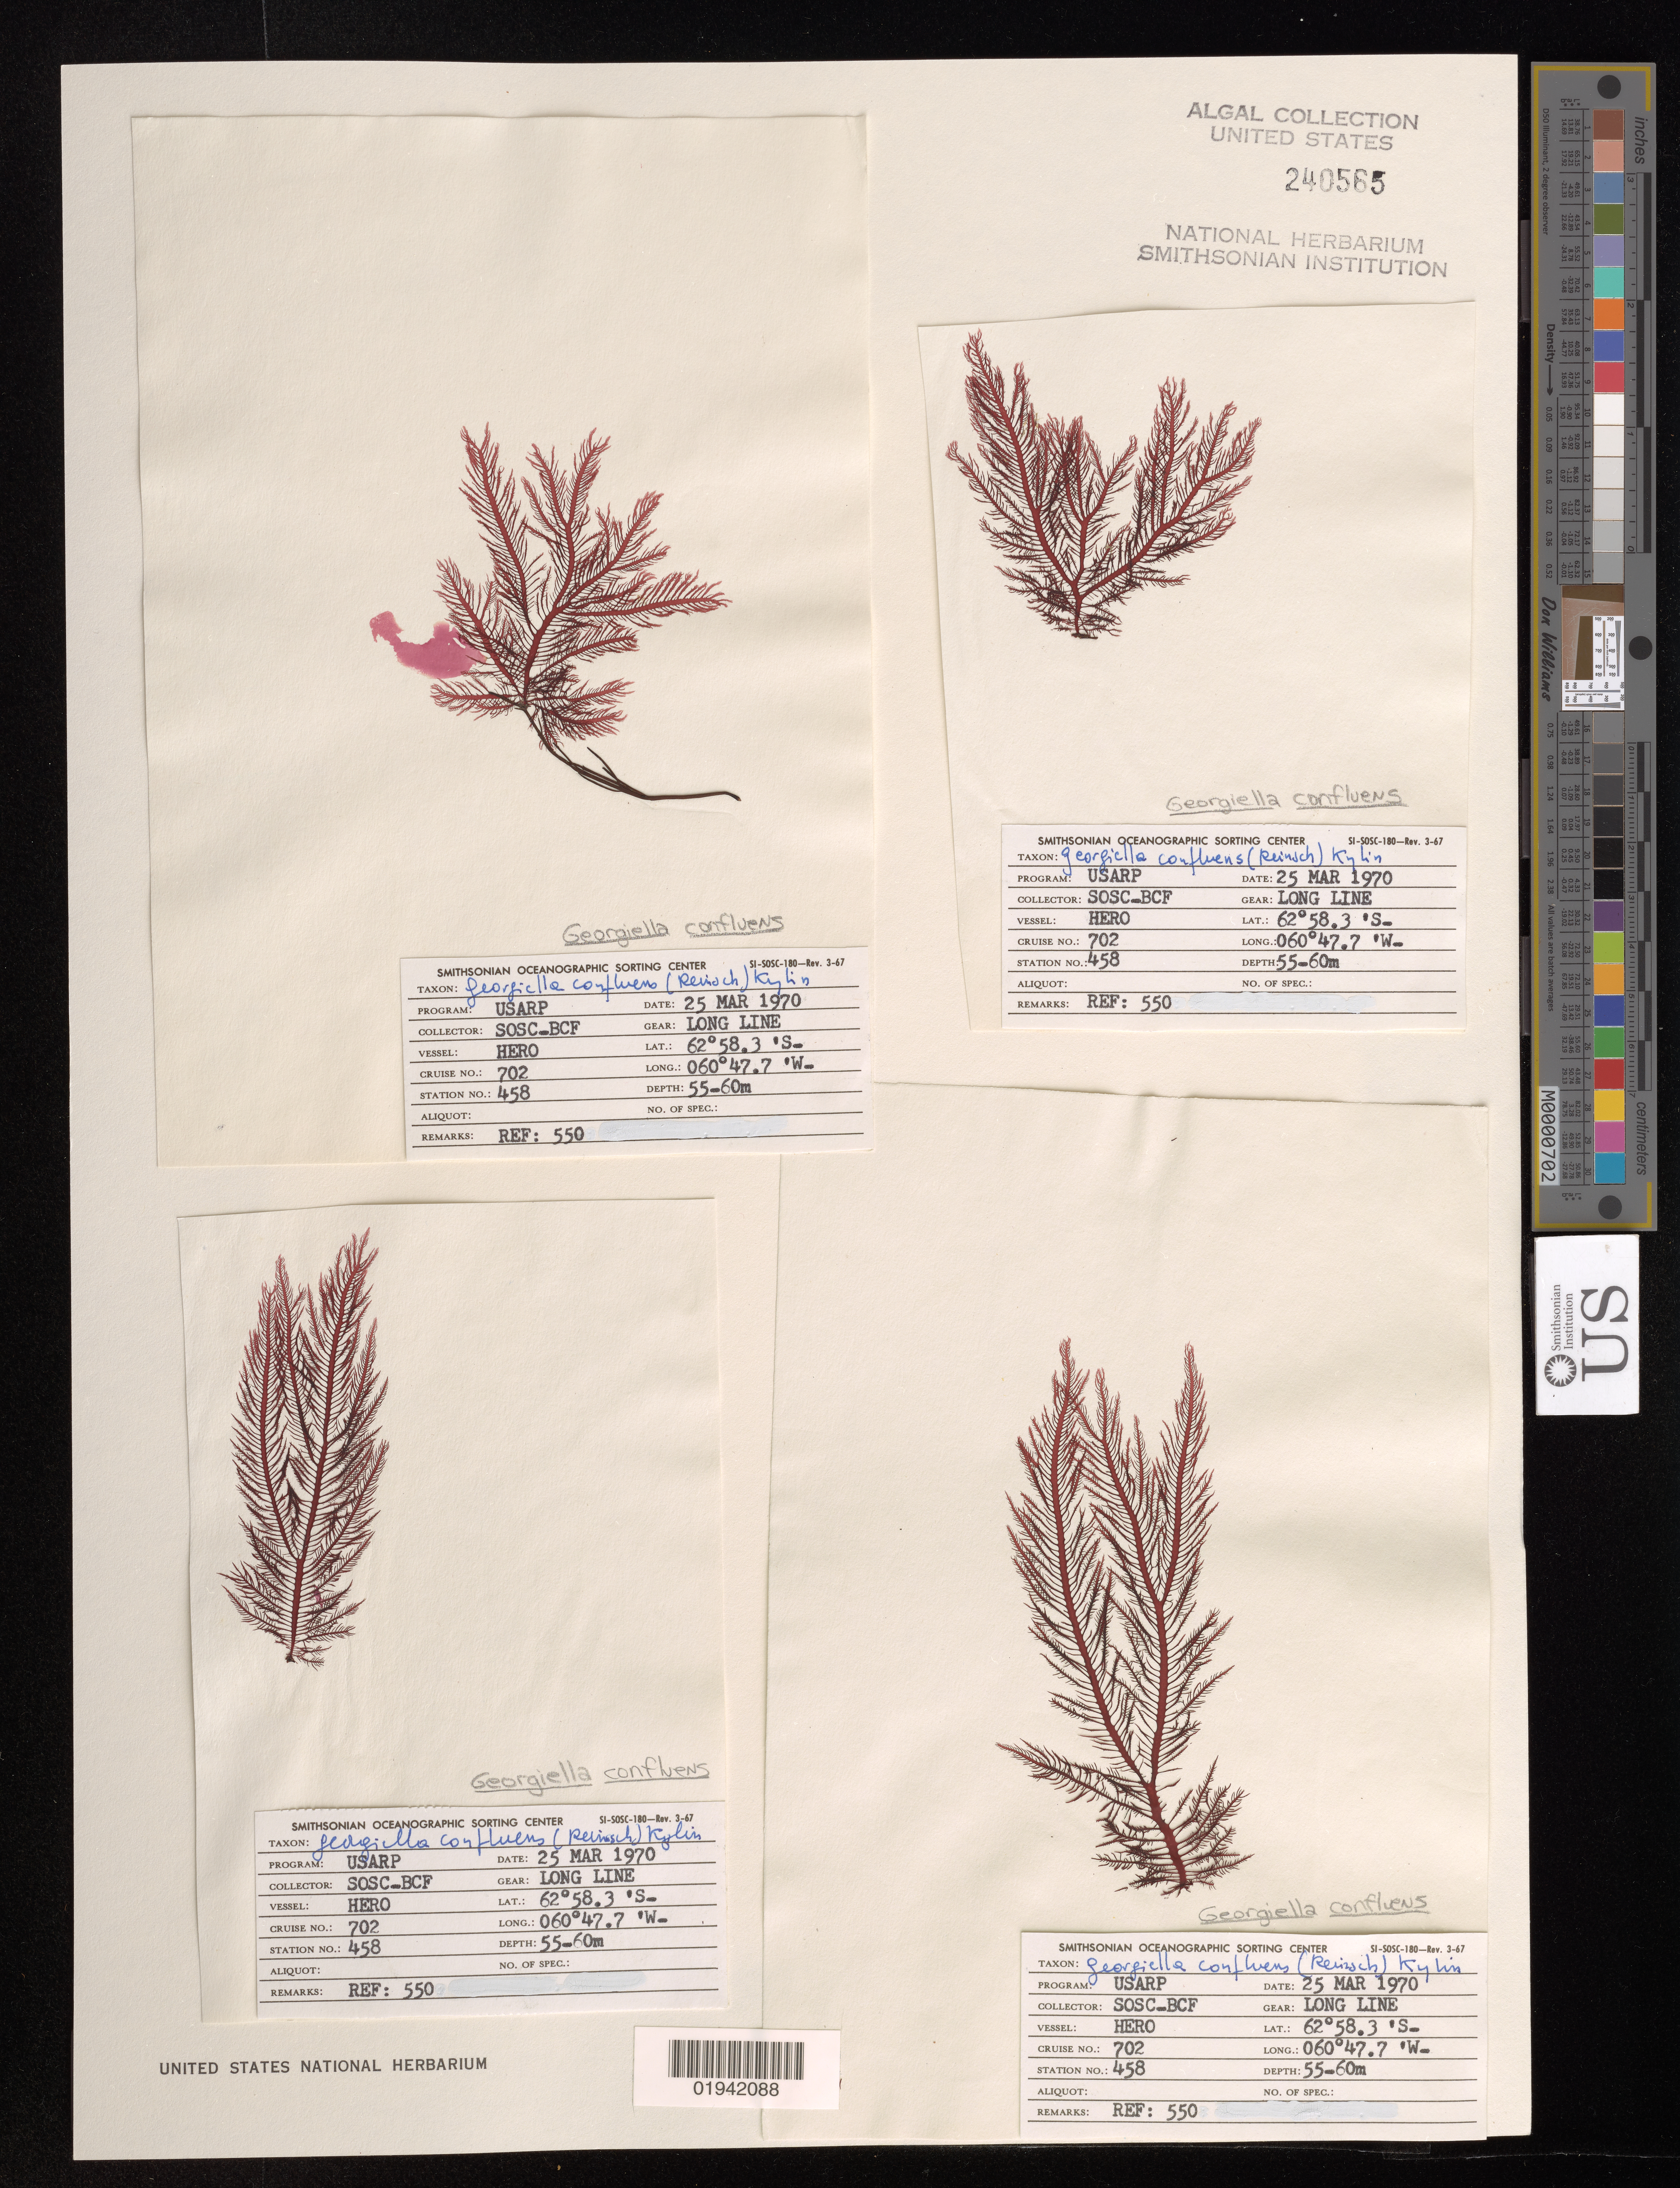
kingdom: Plantae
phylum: Rhodophyta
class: Florideophyceae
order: Ceramiales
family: Wrangeliaceae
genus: Georgiella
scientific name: Georgiella confluens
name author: (Reinsch) Kylin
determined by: Moe, R. L.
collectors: SOSC-BCF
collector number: Station 458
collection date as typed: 25 Mar 1970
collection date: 1970-03-25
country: Antarctica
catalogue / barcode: US 240565